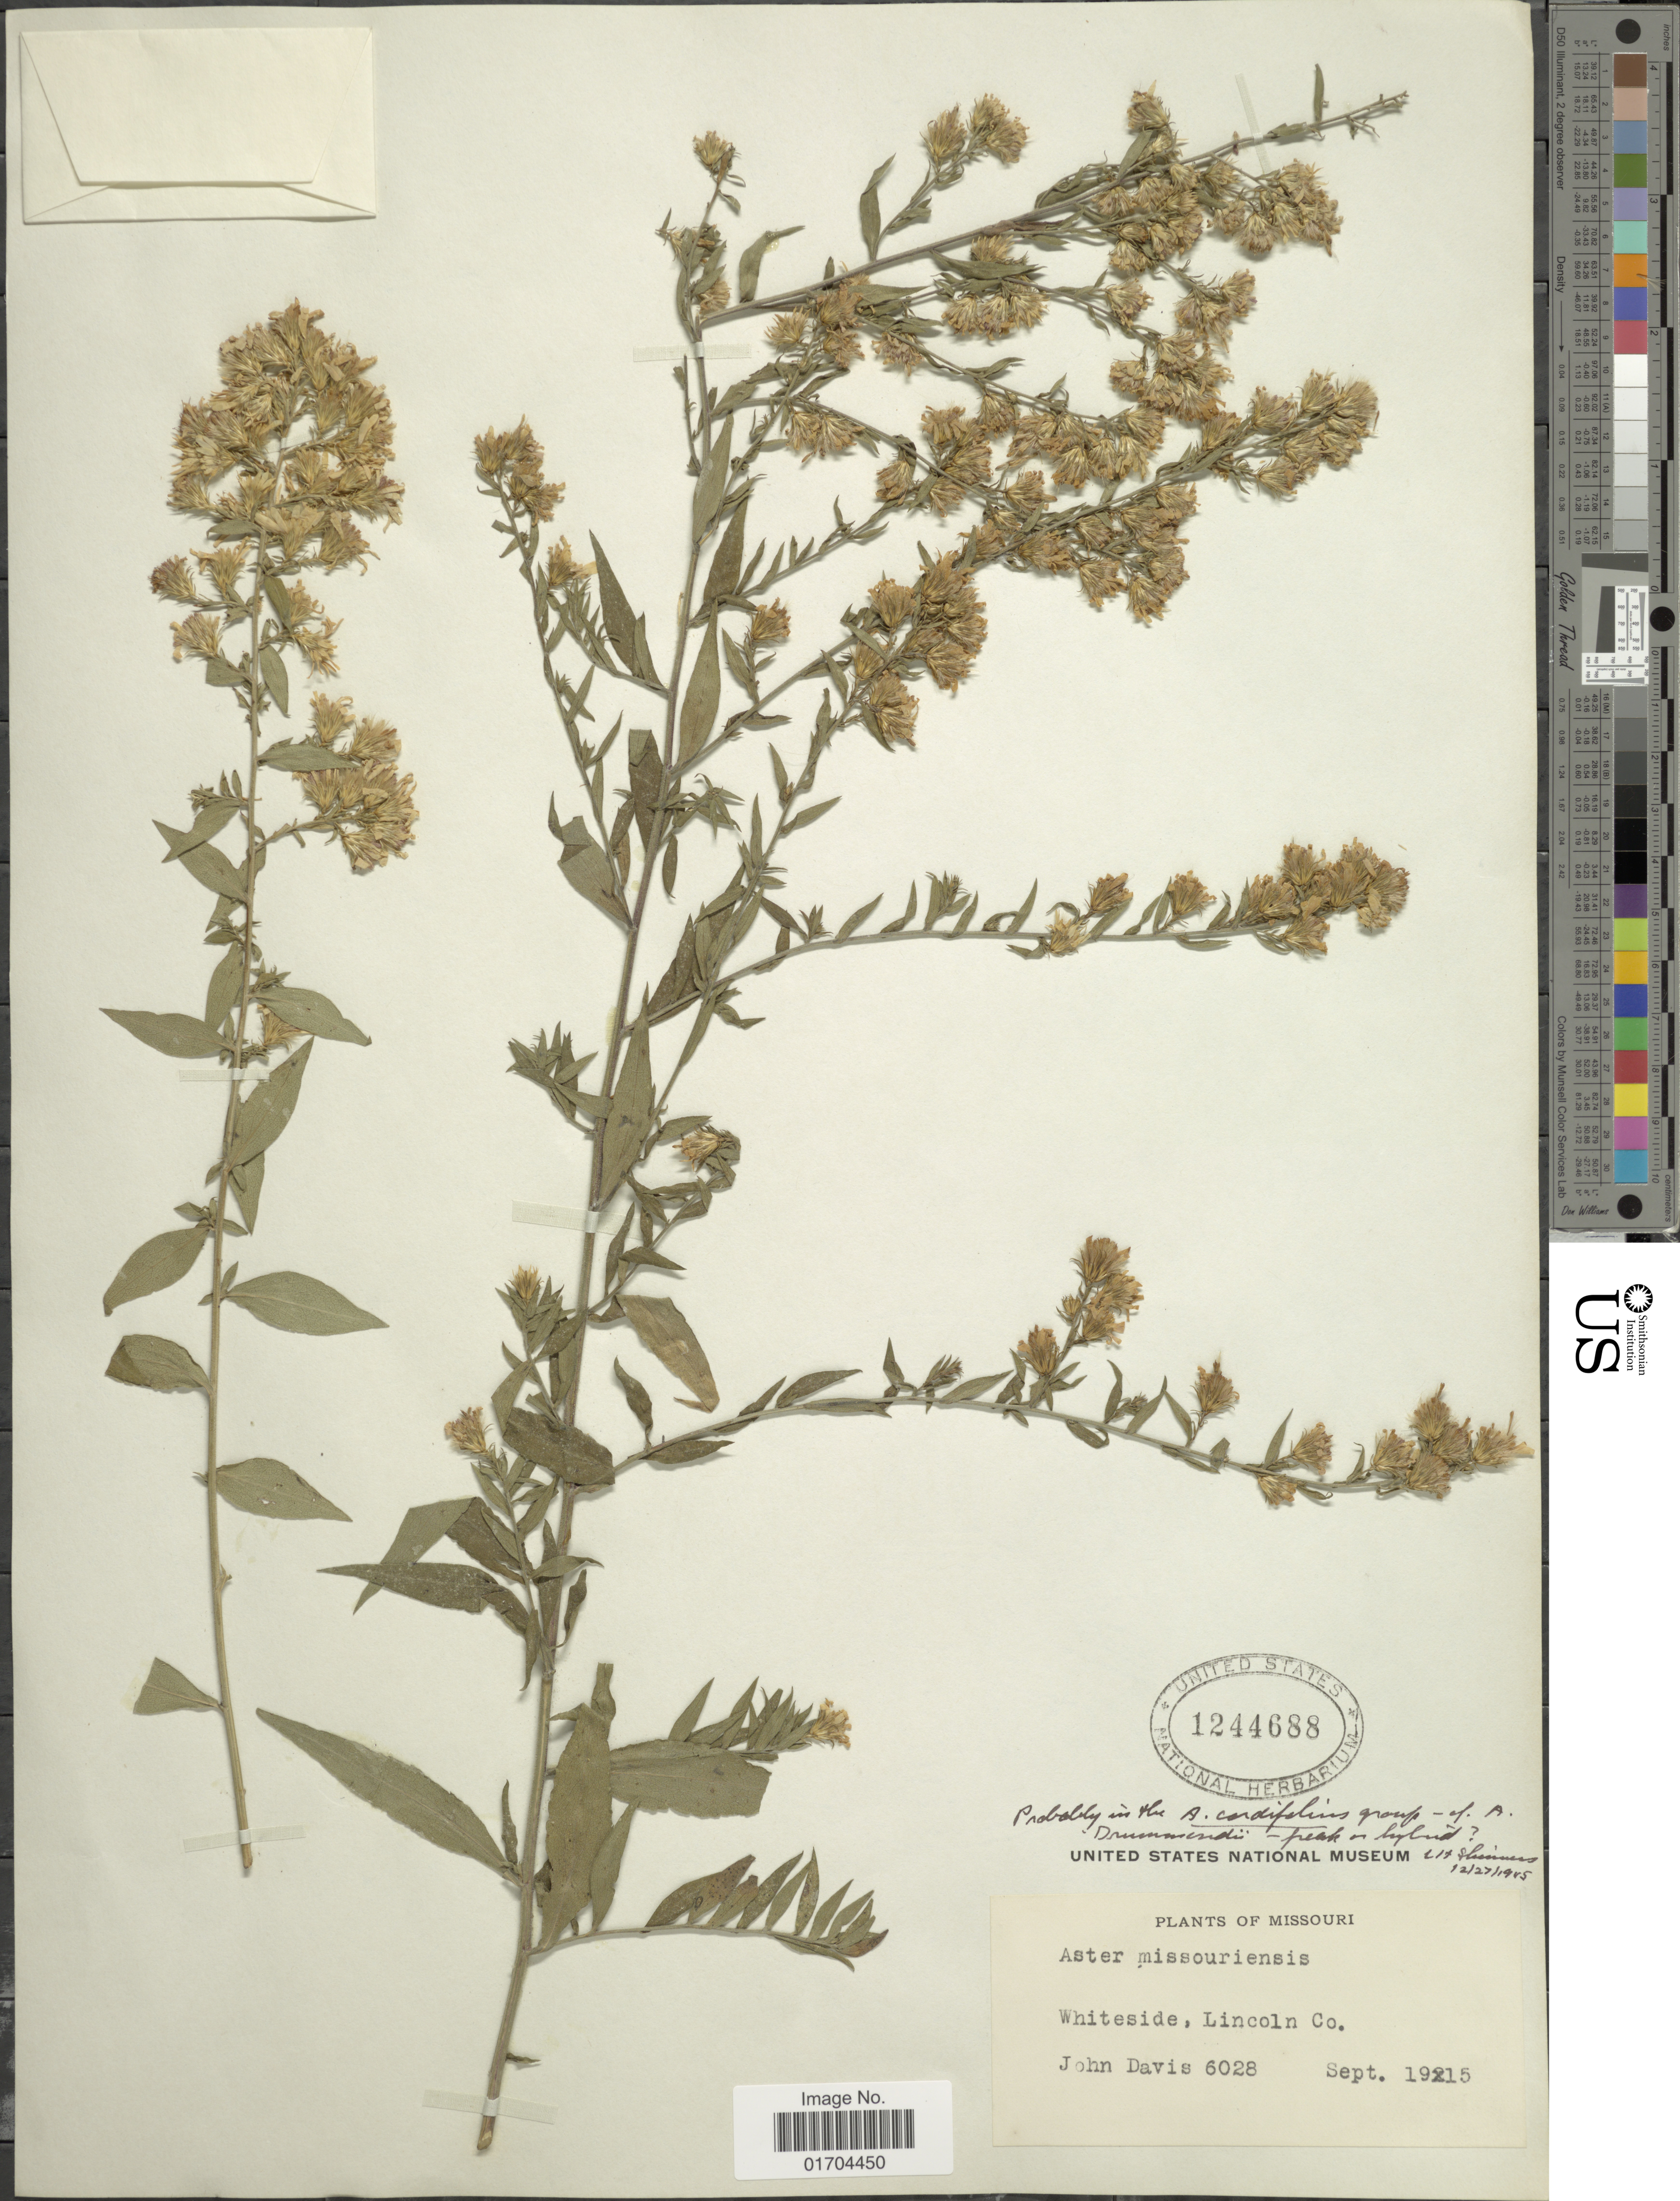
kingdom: Plantae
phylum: Tracheophyta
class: Magnoliopsida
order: Asterales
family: Asteraceae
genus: Symphyotrichum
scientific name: Symphyotrichum sp.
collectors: J. Davis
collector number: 6028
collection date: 1915-09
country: United States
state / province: Missouri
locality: Lincoln Co.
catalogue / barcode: US 1244688